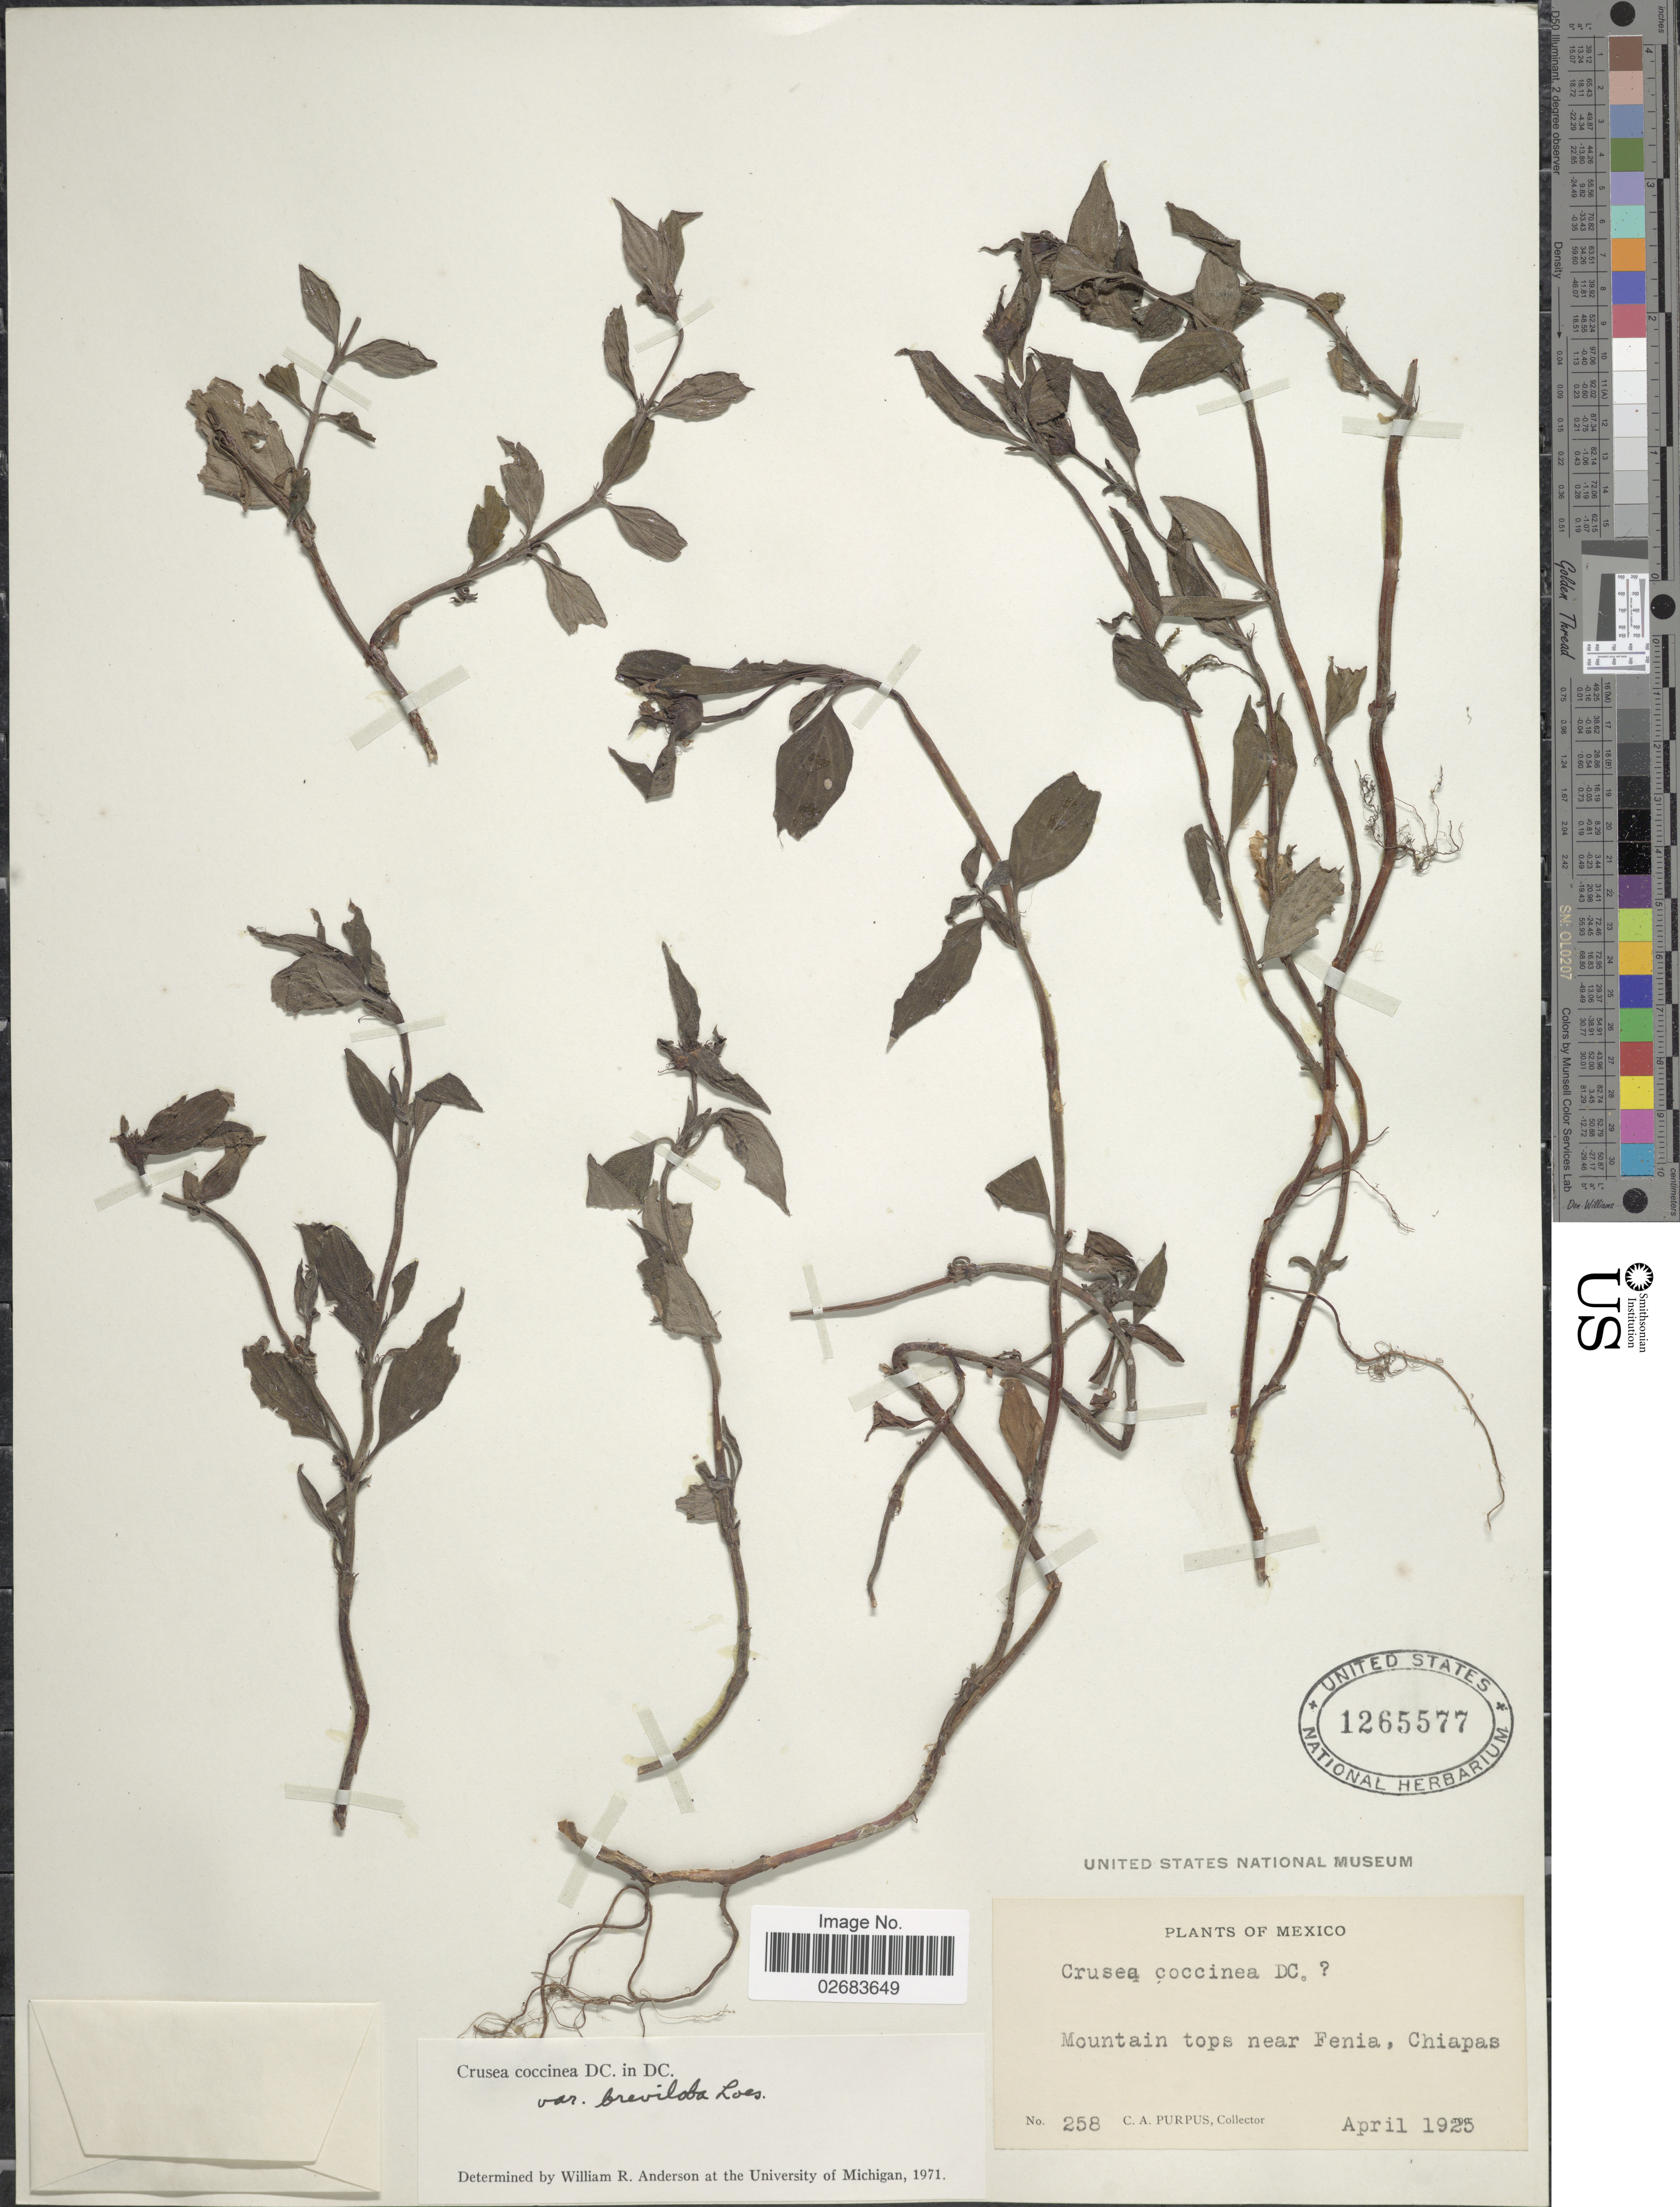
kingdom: Plantae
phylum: Tracheophyta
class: Magnoliopsida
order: Gentianales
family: Rubiaceae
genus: Crusea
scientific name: Crusea coccinea var. breviloba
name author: Loes.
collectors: C. A. Purpus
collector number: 258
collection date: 1925-04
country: Mexico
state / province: Chiapas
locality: Mountain tops near Fenia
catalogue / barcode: US 1265577